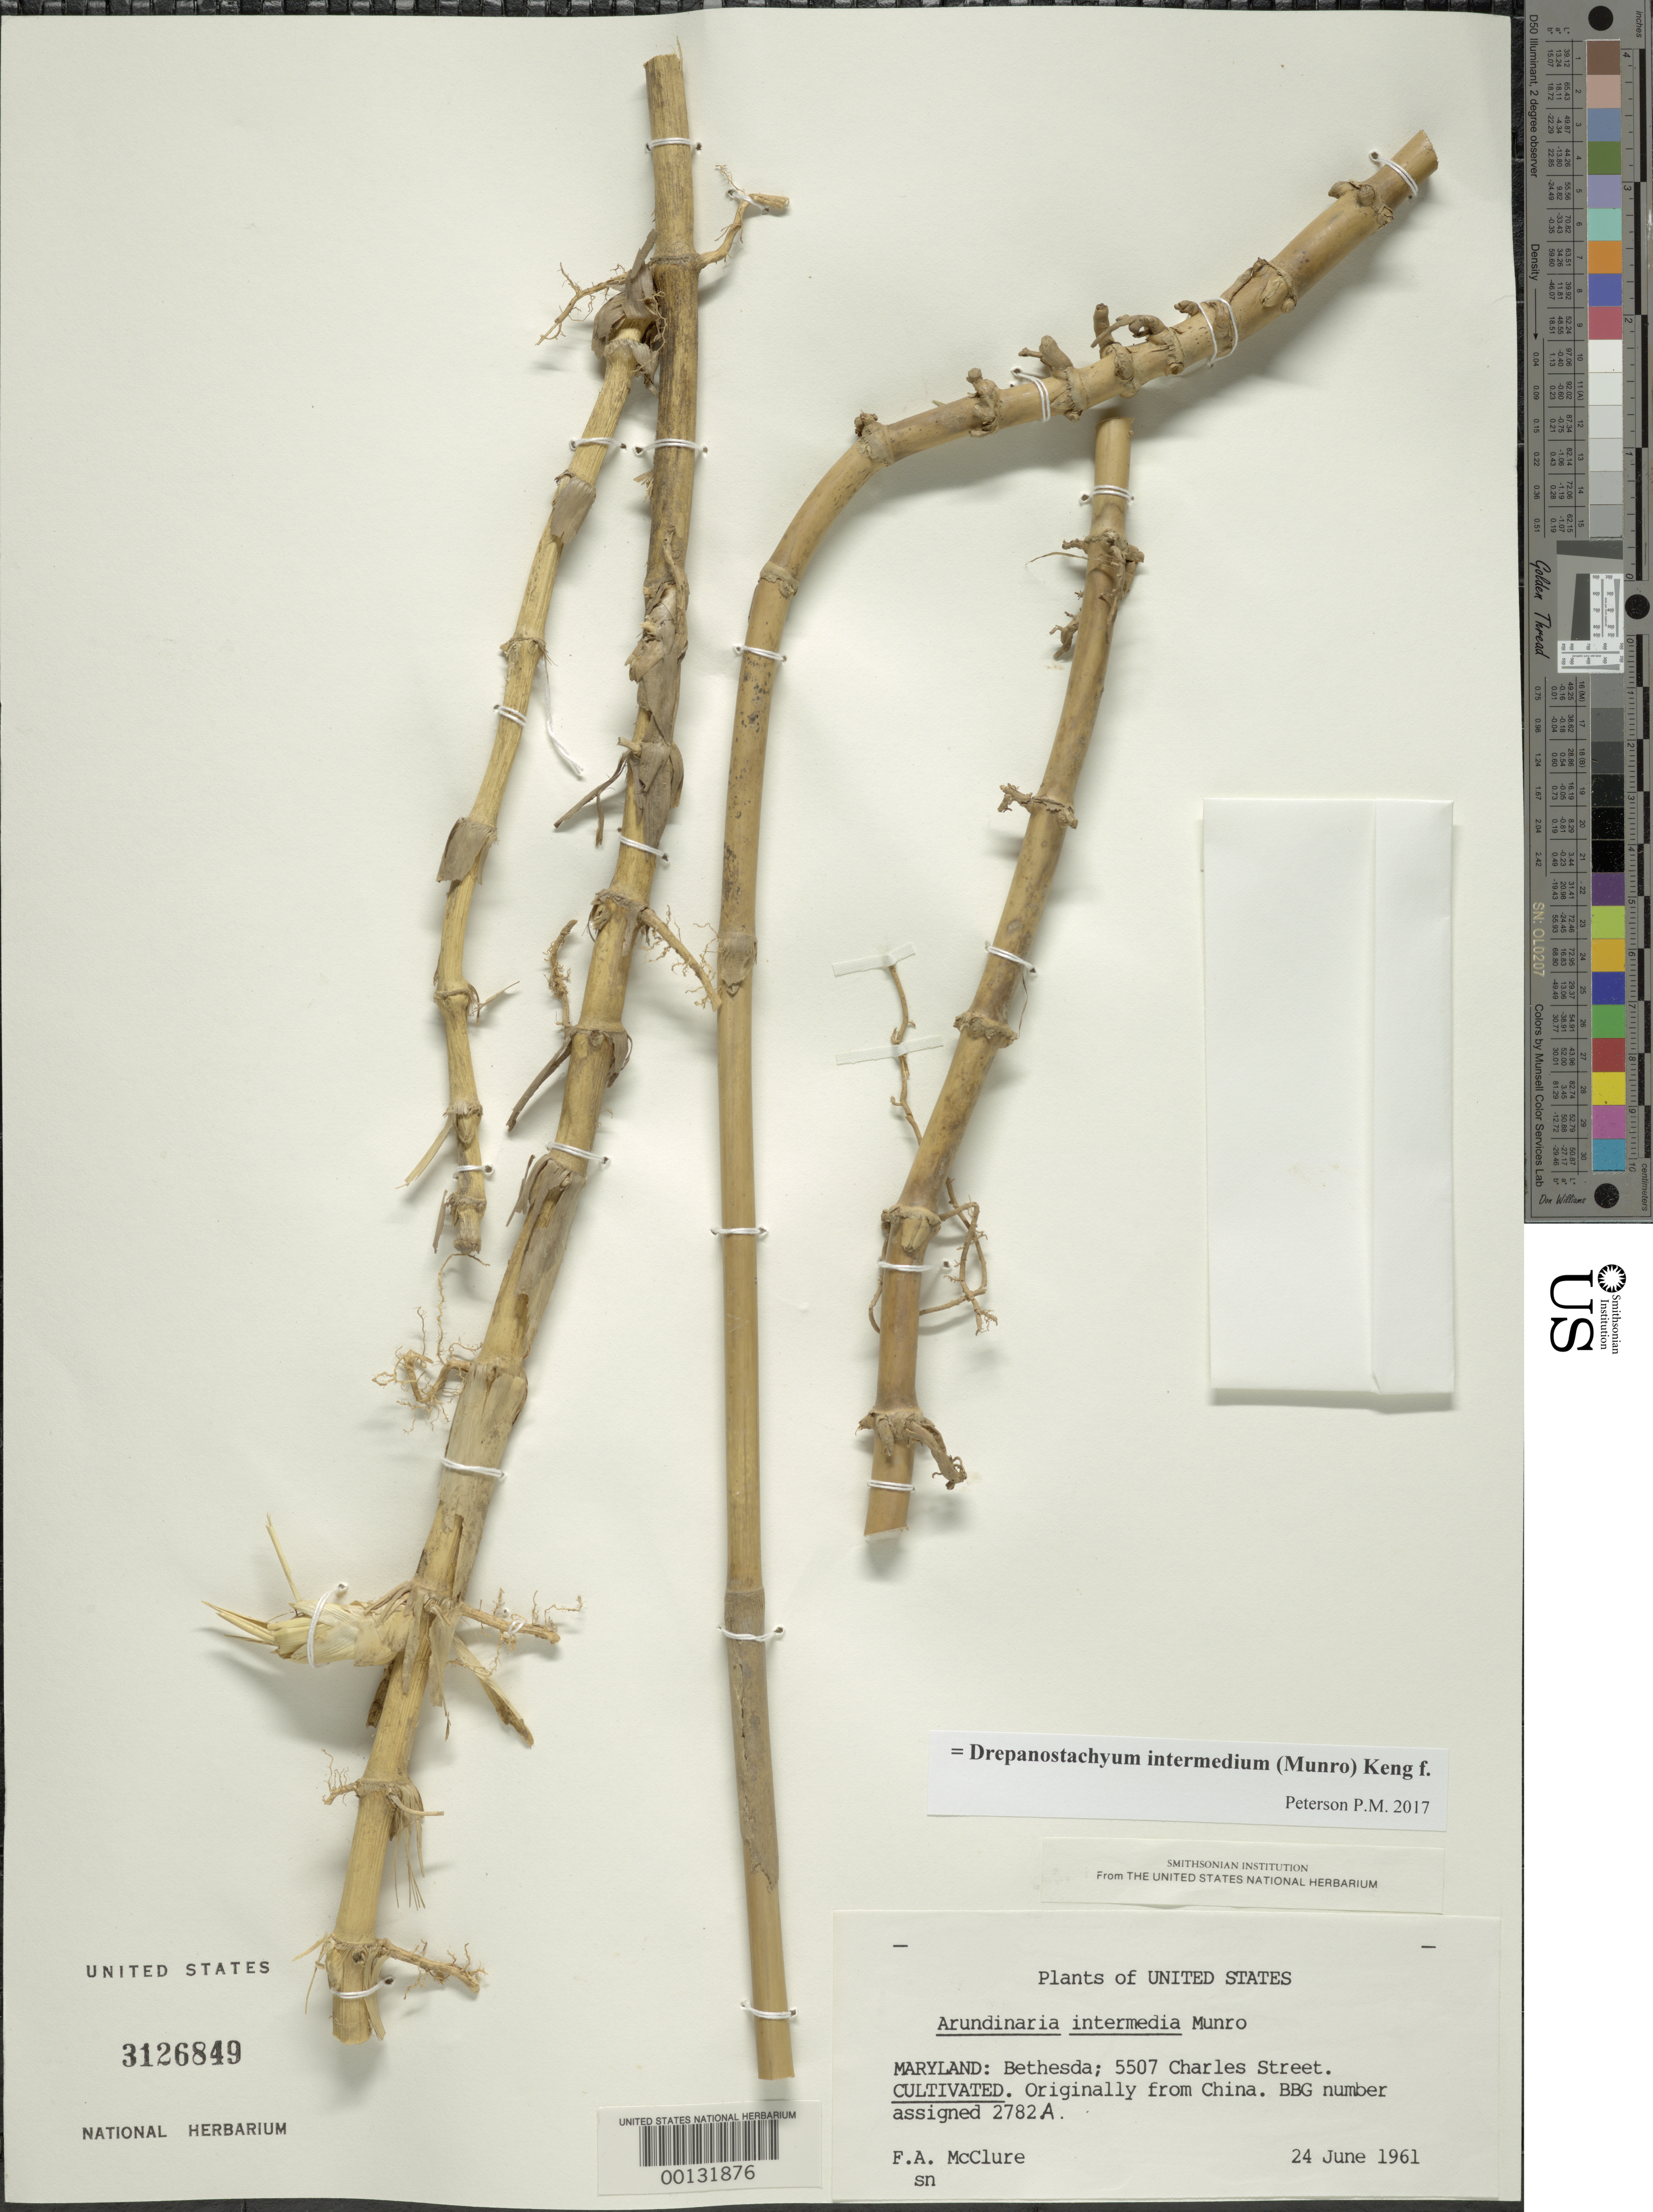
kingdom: Plantae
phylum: Tracheophyta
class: Liliopsida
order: Poales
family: Poaceae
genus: Drepanostachyum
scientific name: Drepanostachyum intermedium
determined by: Poaceae Reorganization Project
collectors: F. A. McClure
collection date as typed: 24 Jun 1961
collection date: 1961-06-24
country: United States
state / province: Maryland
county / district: Montgomery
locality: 5507 Charles Street, Bethesda (McClure's garden)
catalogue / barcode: US 3126849